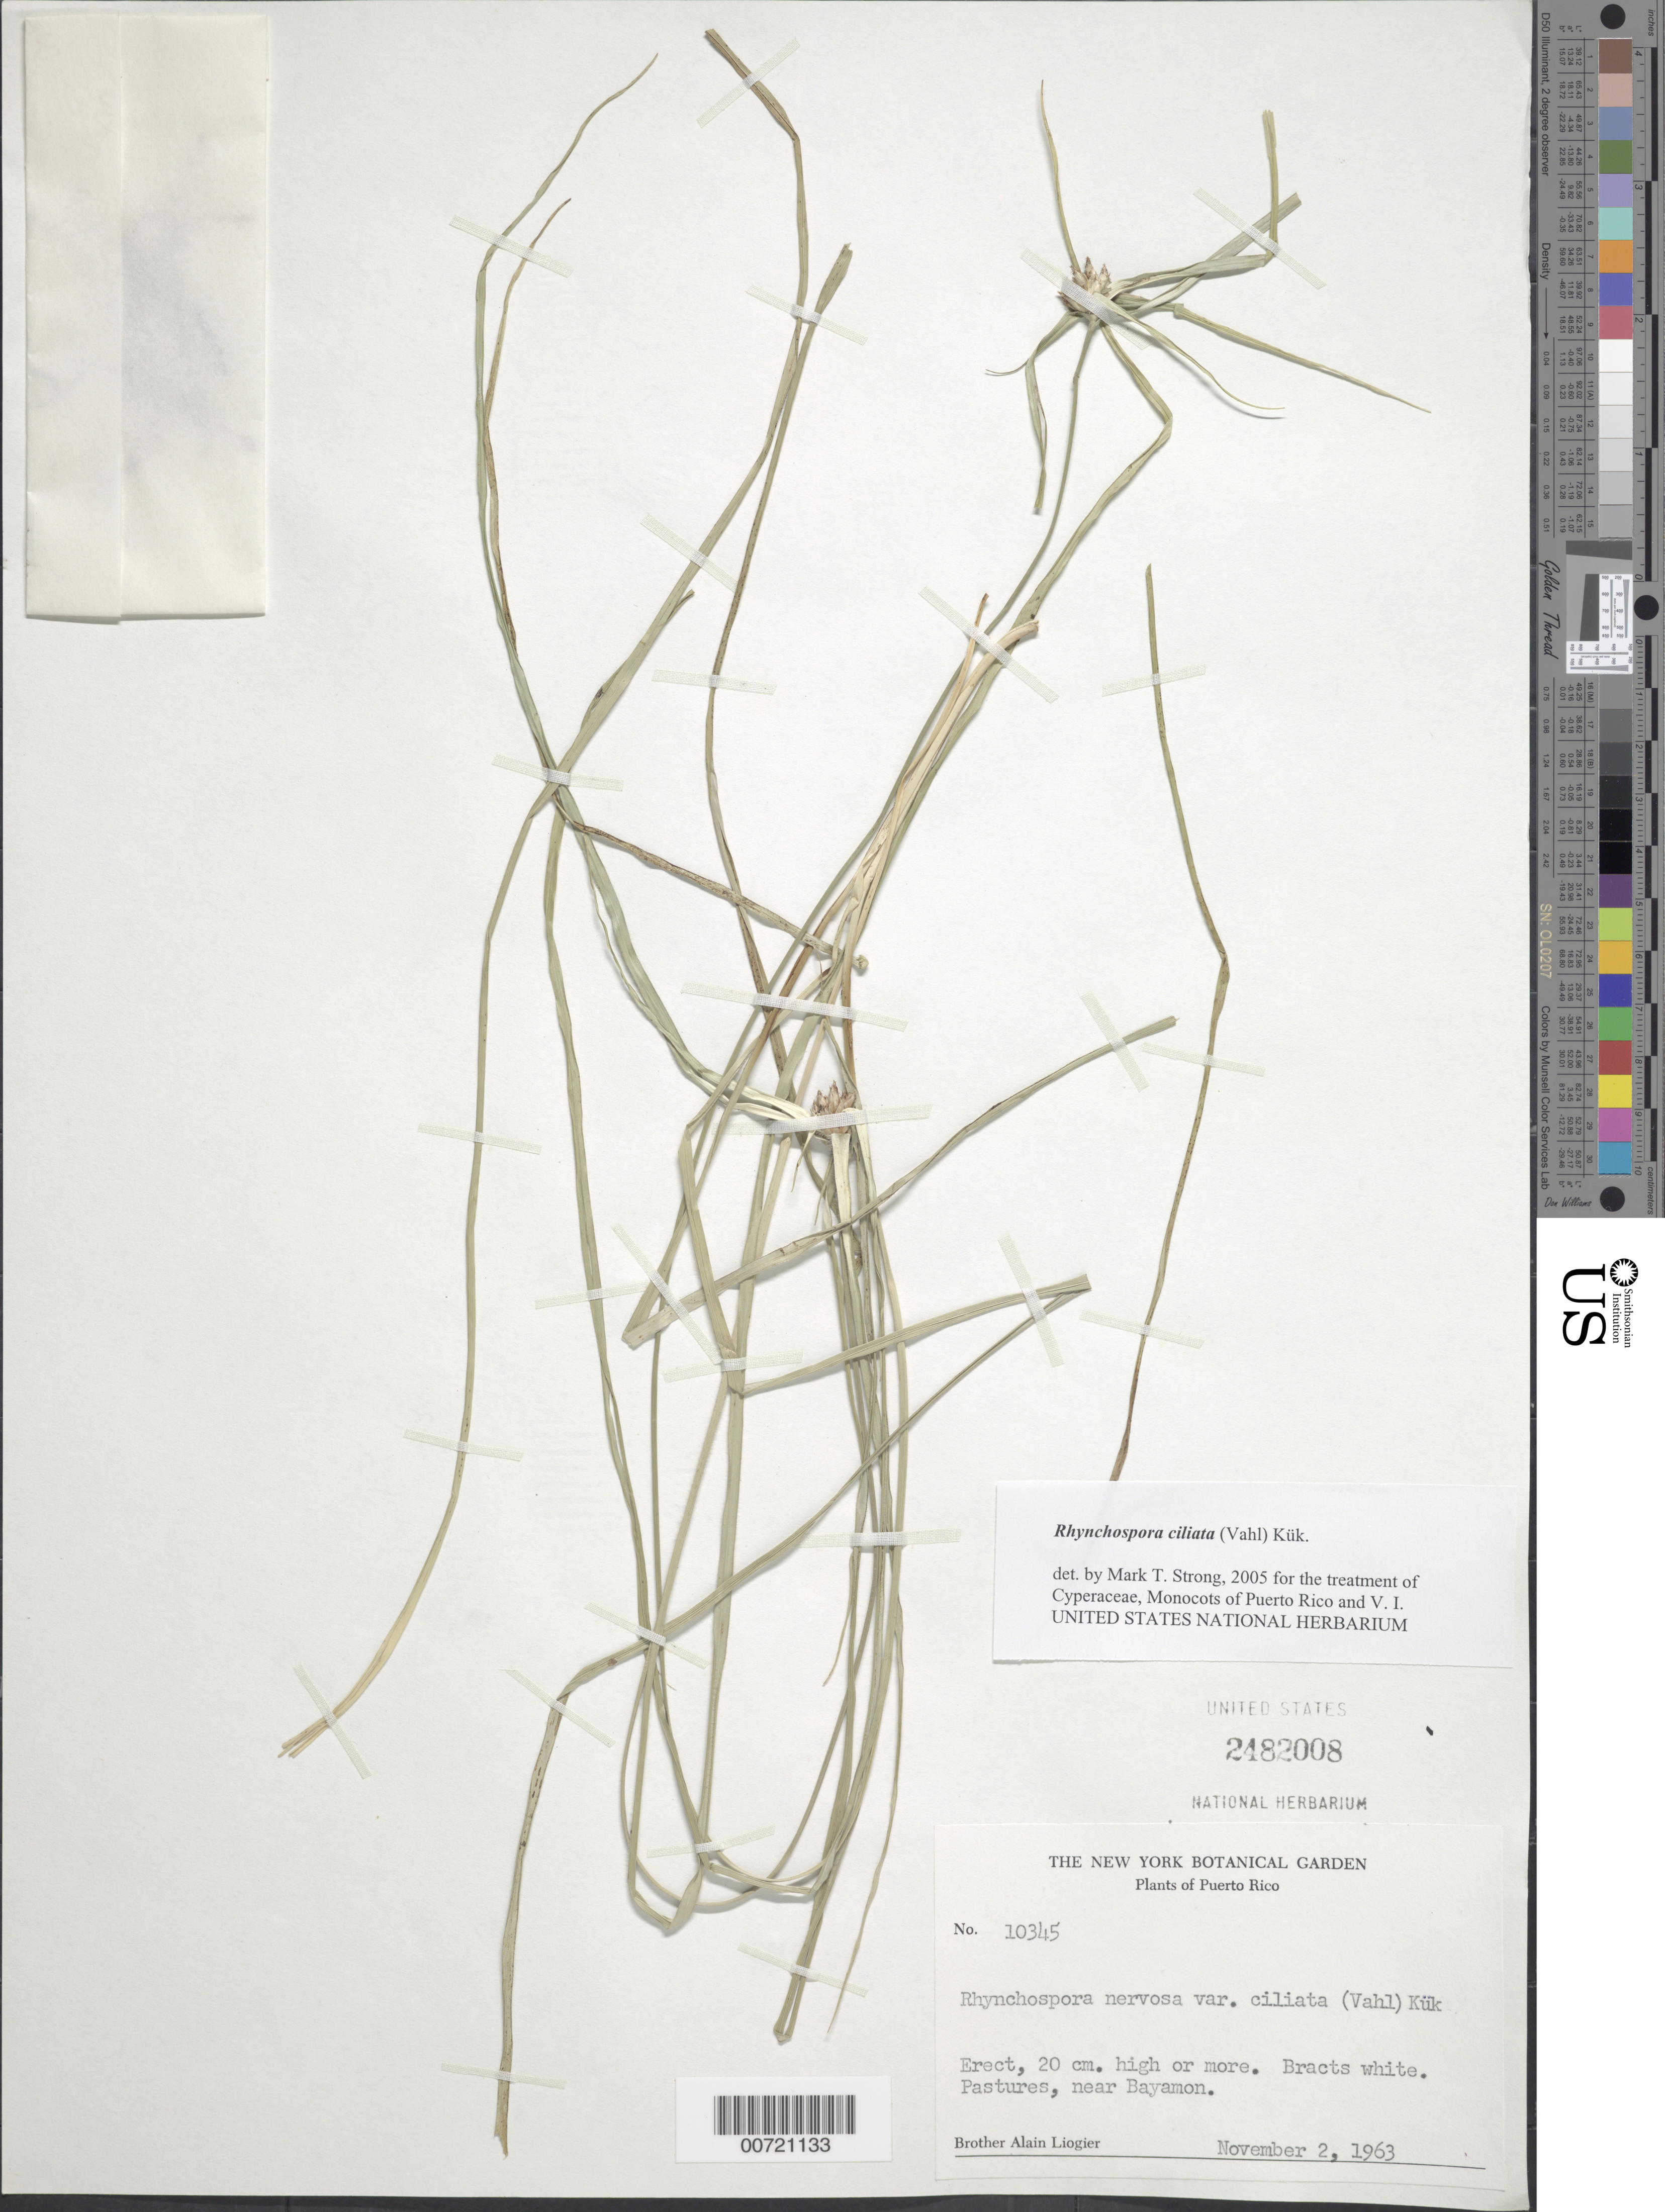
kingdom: Plantae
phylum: Tracheophyta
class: Liliopsida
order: Poales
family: Cyperaceae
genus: Rhynchospora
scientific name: Rhynchospora ciliata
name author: (G. Mey.) Kük.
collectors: A. H. Liogier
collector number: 10345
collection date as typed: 02 Nov 1963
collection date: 1963-11-02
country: Puerto Rico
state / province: Bayamón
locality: Near Bayamón.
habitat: Pastures.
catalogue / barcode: US 2482008